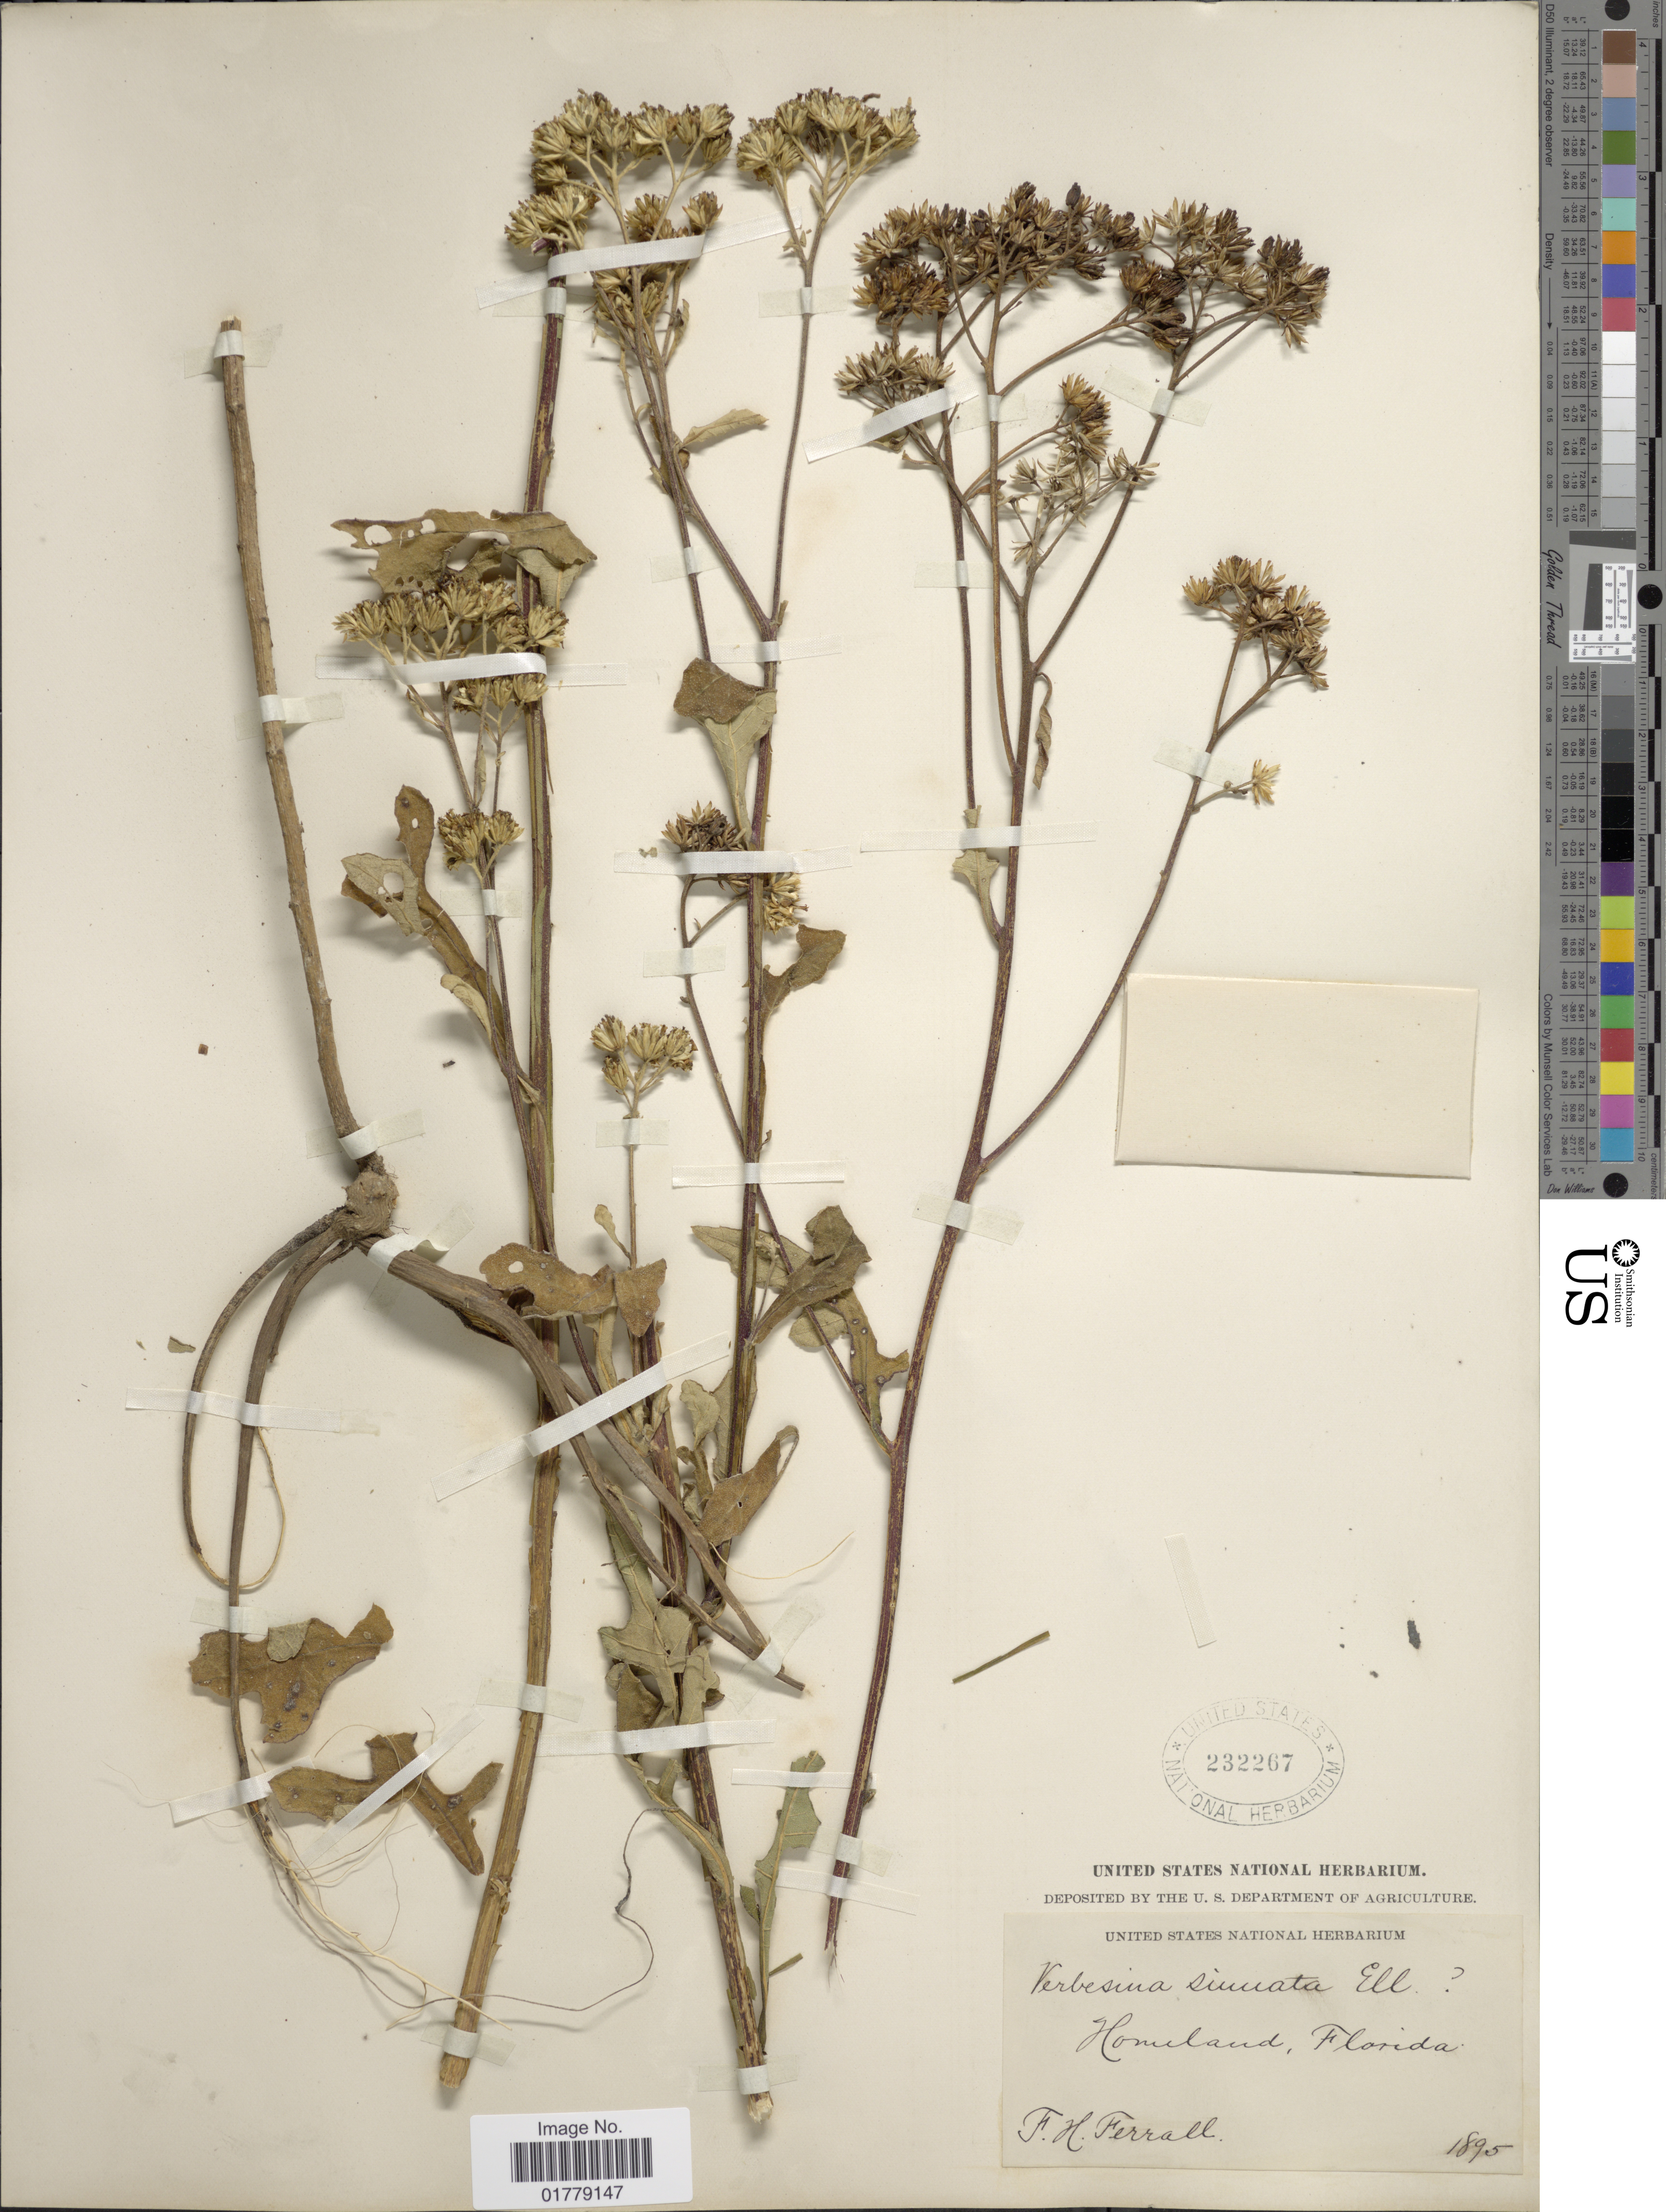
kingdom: Plantae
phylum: Tracheophyta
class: Magnoliopsida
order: Asterales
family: Asteraceae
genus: Verbesina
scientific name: Verbesina laciniata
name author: Poir. & Nutt.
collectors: F. Ferrall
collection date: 1895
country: United States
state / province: Florida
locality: Homeland, Florida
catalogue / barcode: US 232267